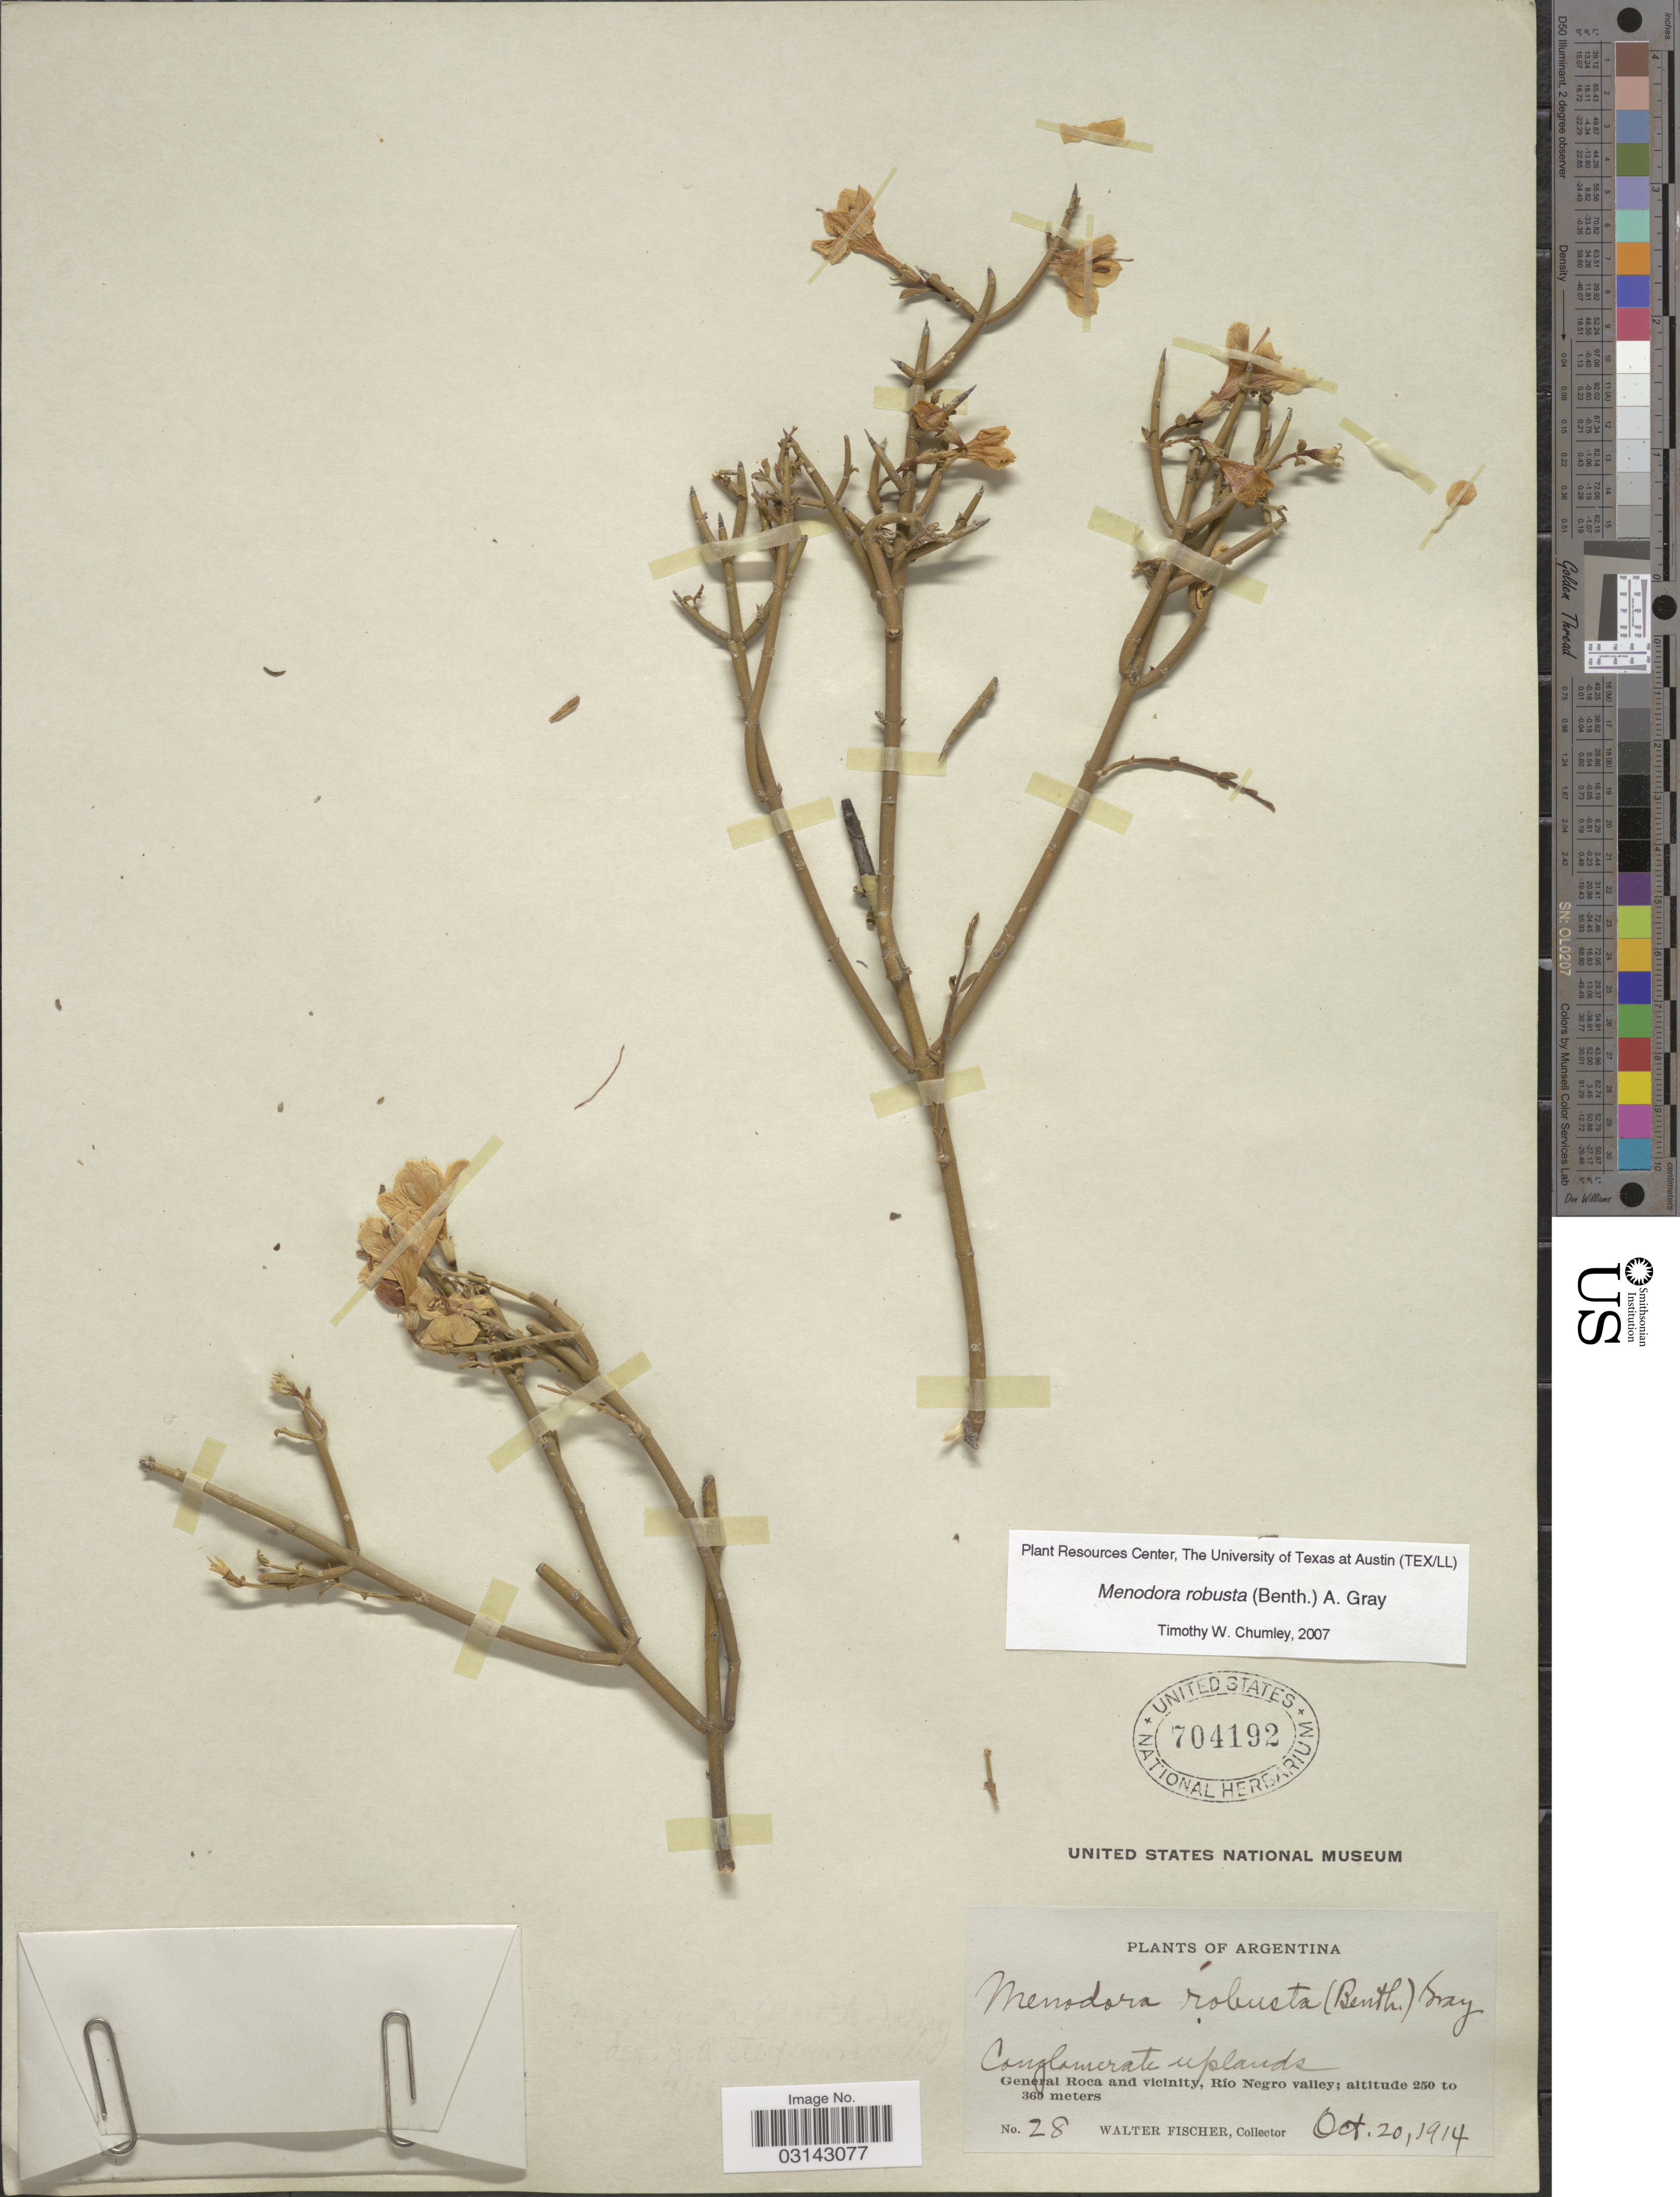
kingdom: Plantae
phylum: Tracheophyta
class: Magnoliopsida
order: Lamiales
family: Oleaceae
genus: Menodora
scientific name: Menodora robusta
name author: (Benth.) A. Gray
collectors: W. Fischer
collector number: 28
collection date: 1914-10-20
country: Argentina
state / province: Rio Negro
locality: Conglamerate uplands. General Roca and vicinity, Río Negro valley.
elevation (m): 250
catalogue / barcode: US 704192